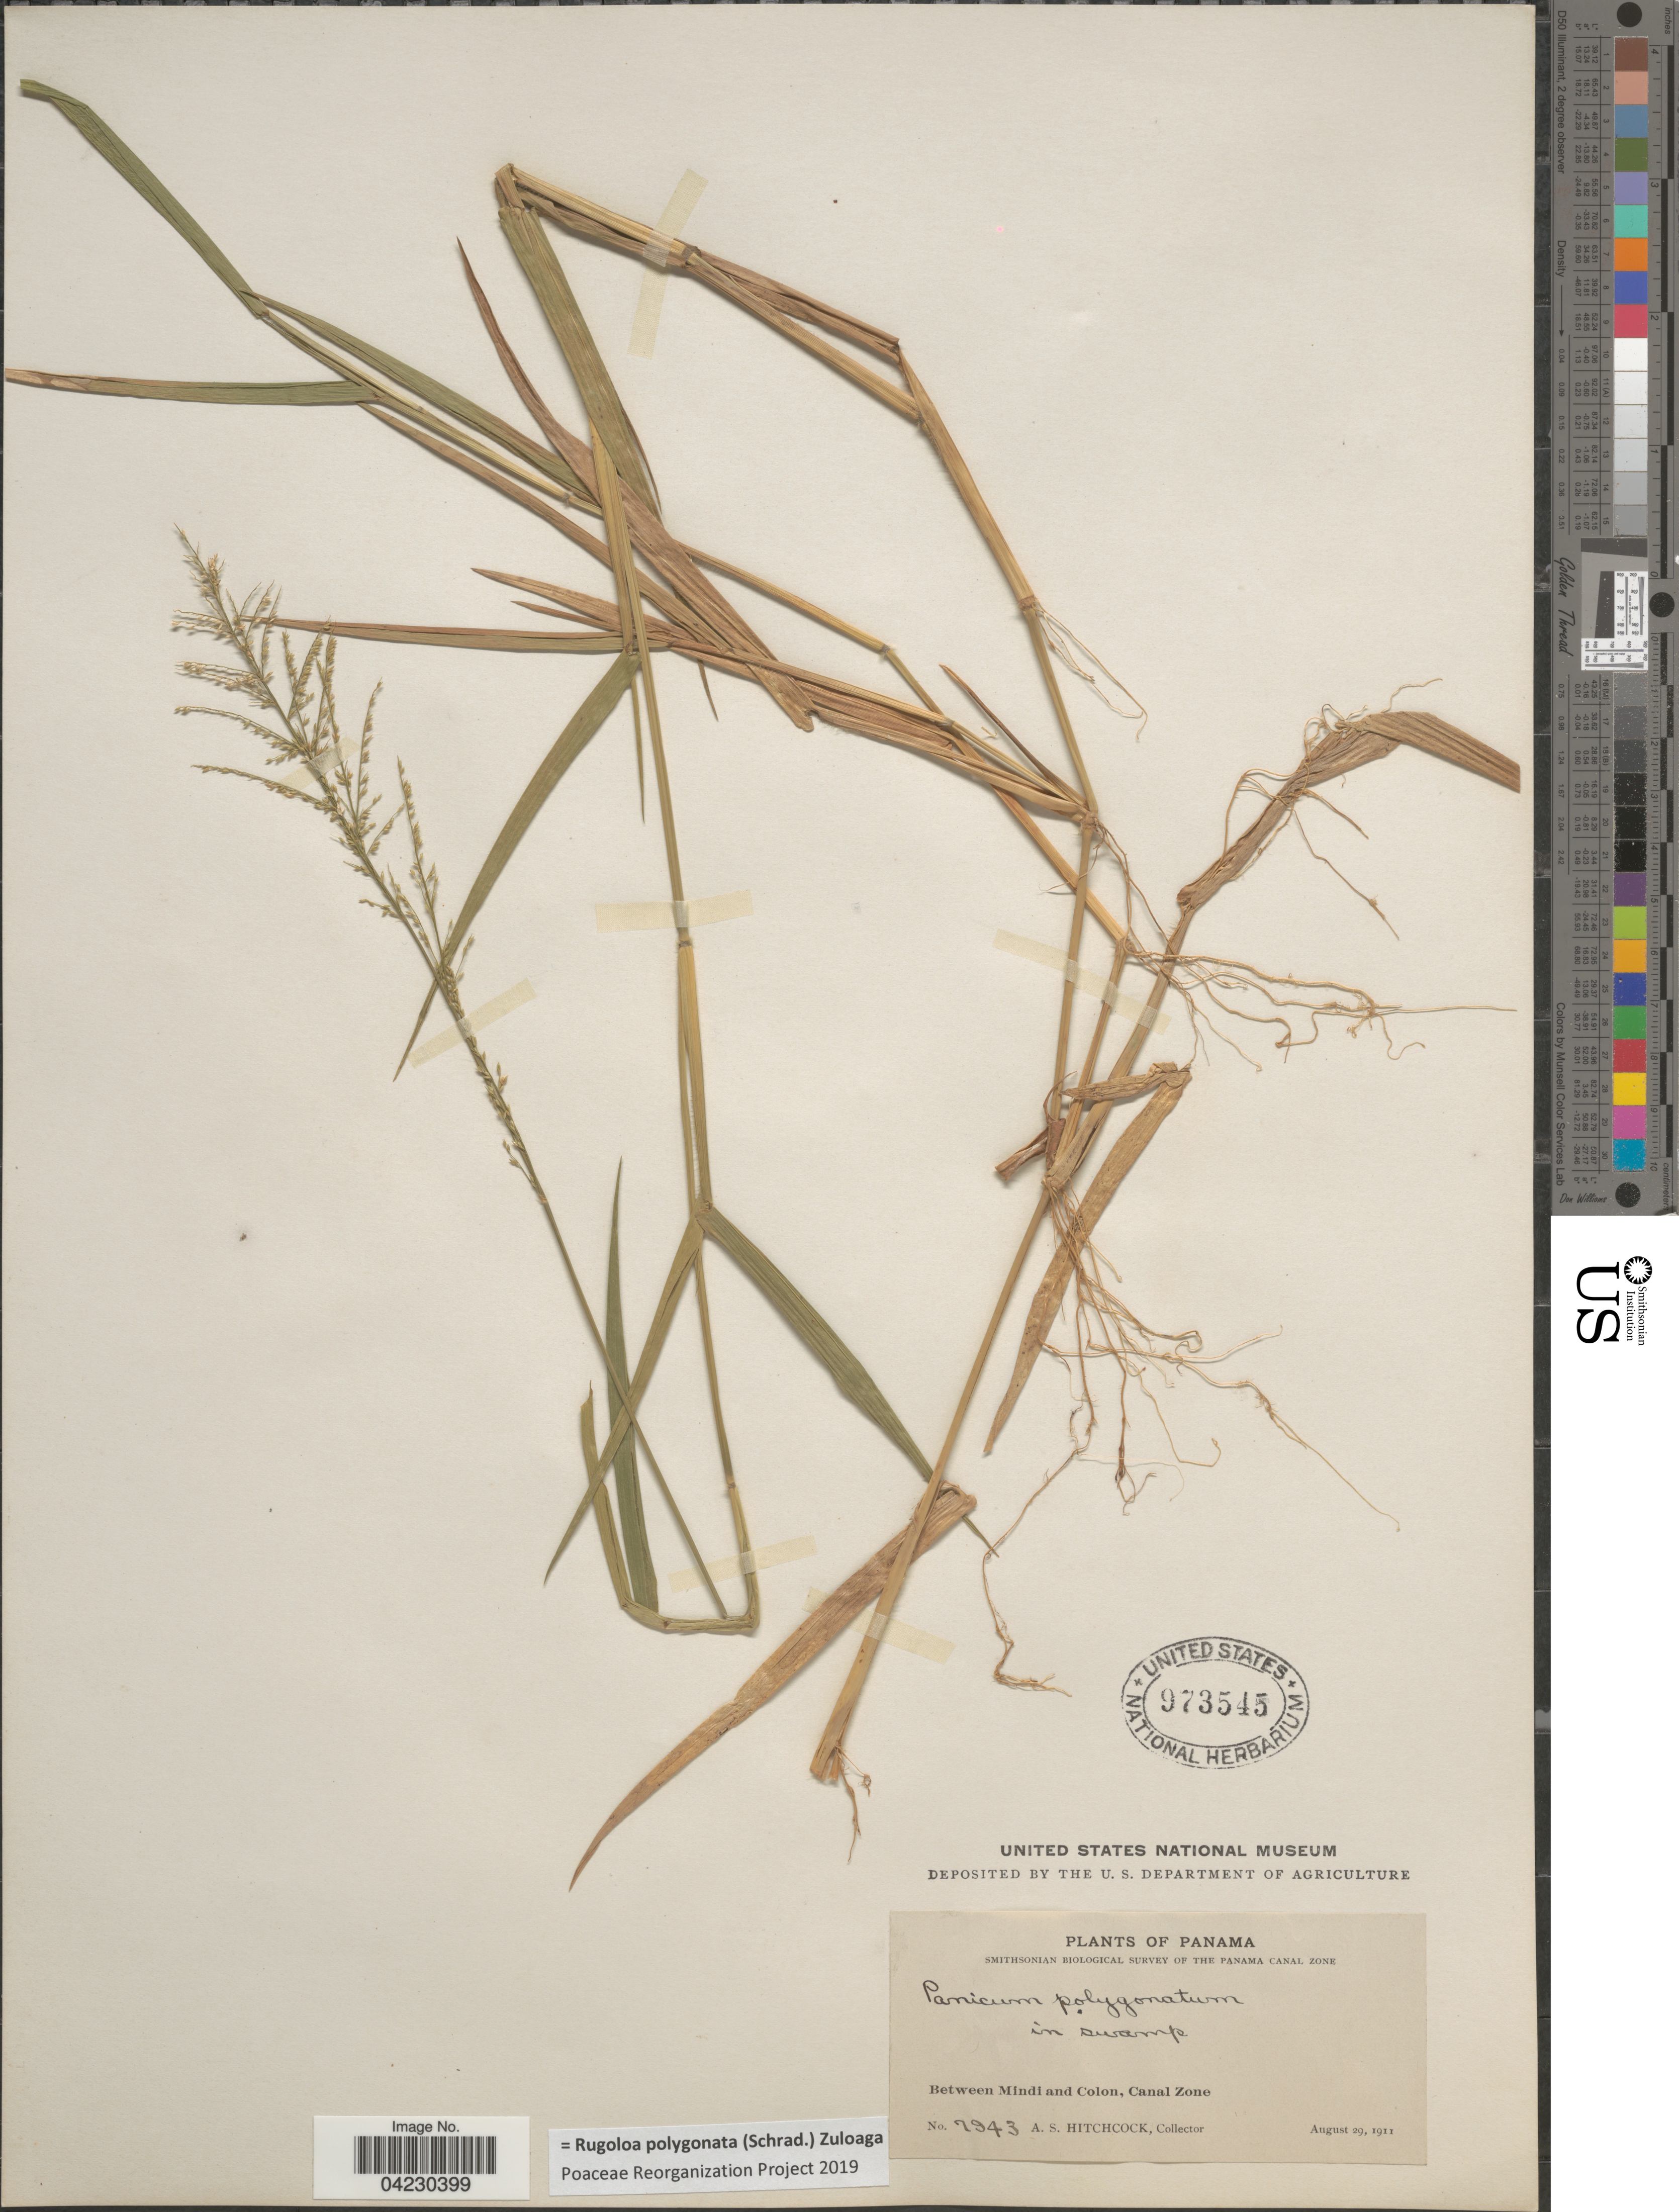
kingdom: Plantae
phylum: Tracheophyta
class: Liliopsida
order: Poales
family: Poaceae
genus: Rugoloa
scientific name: Rugoloa polygonata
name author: (Schrad.) Zuloaga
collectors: A. S. Hitchcock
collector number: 7943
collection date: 1911-08-29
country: Panama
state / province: Colón / Panamá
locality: Smithsonian Biological Survey of the Panama Canal Zone. Between Mindi and Colon, Canal Zone.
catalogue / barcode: US 973545